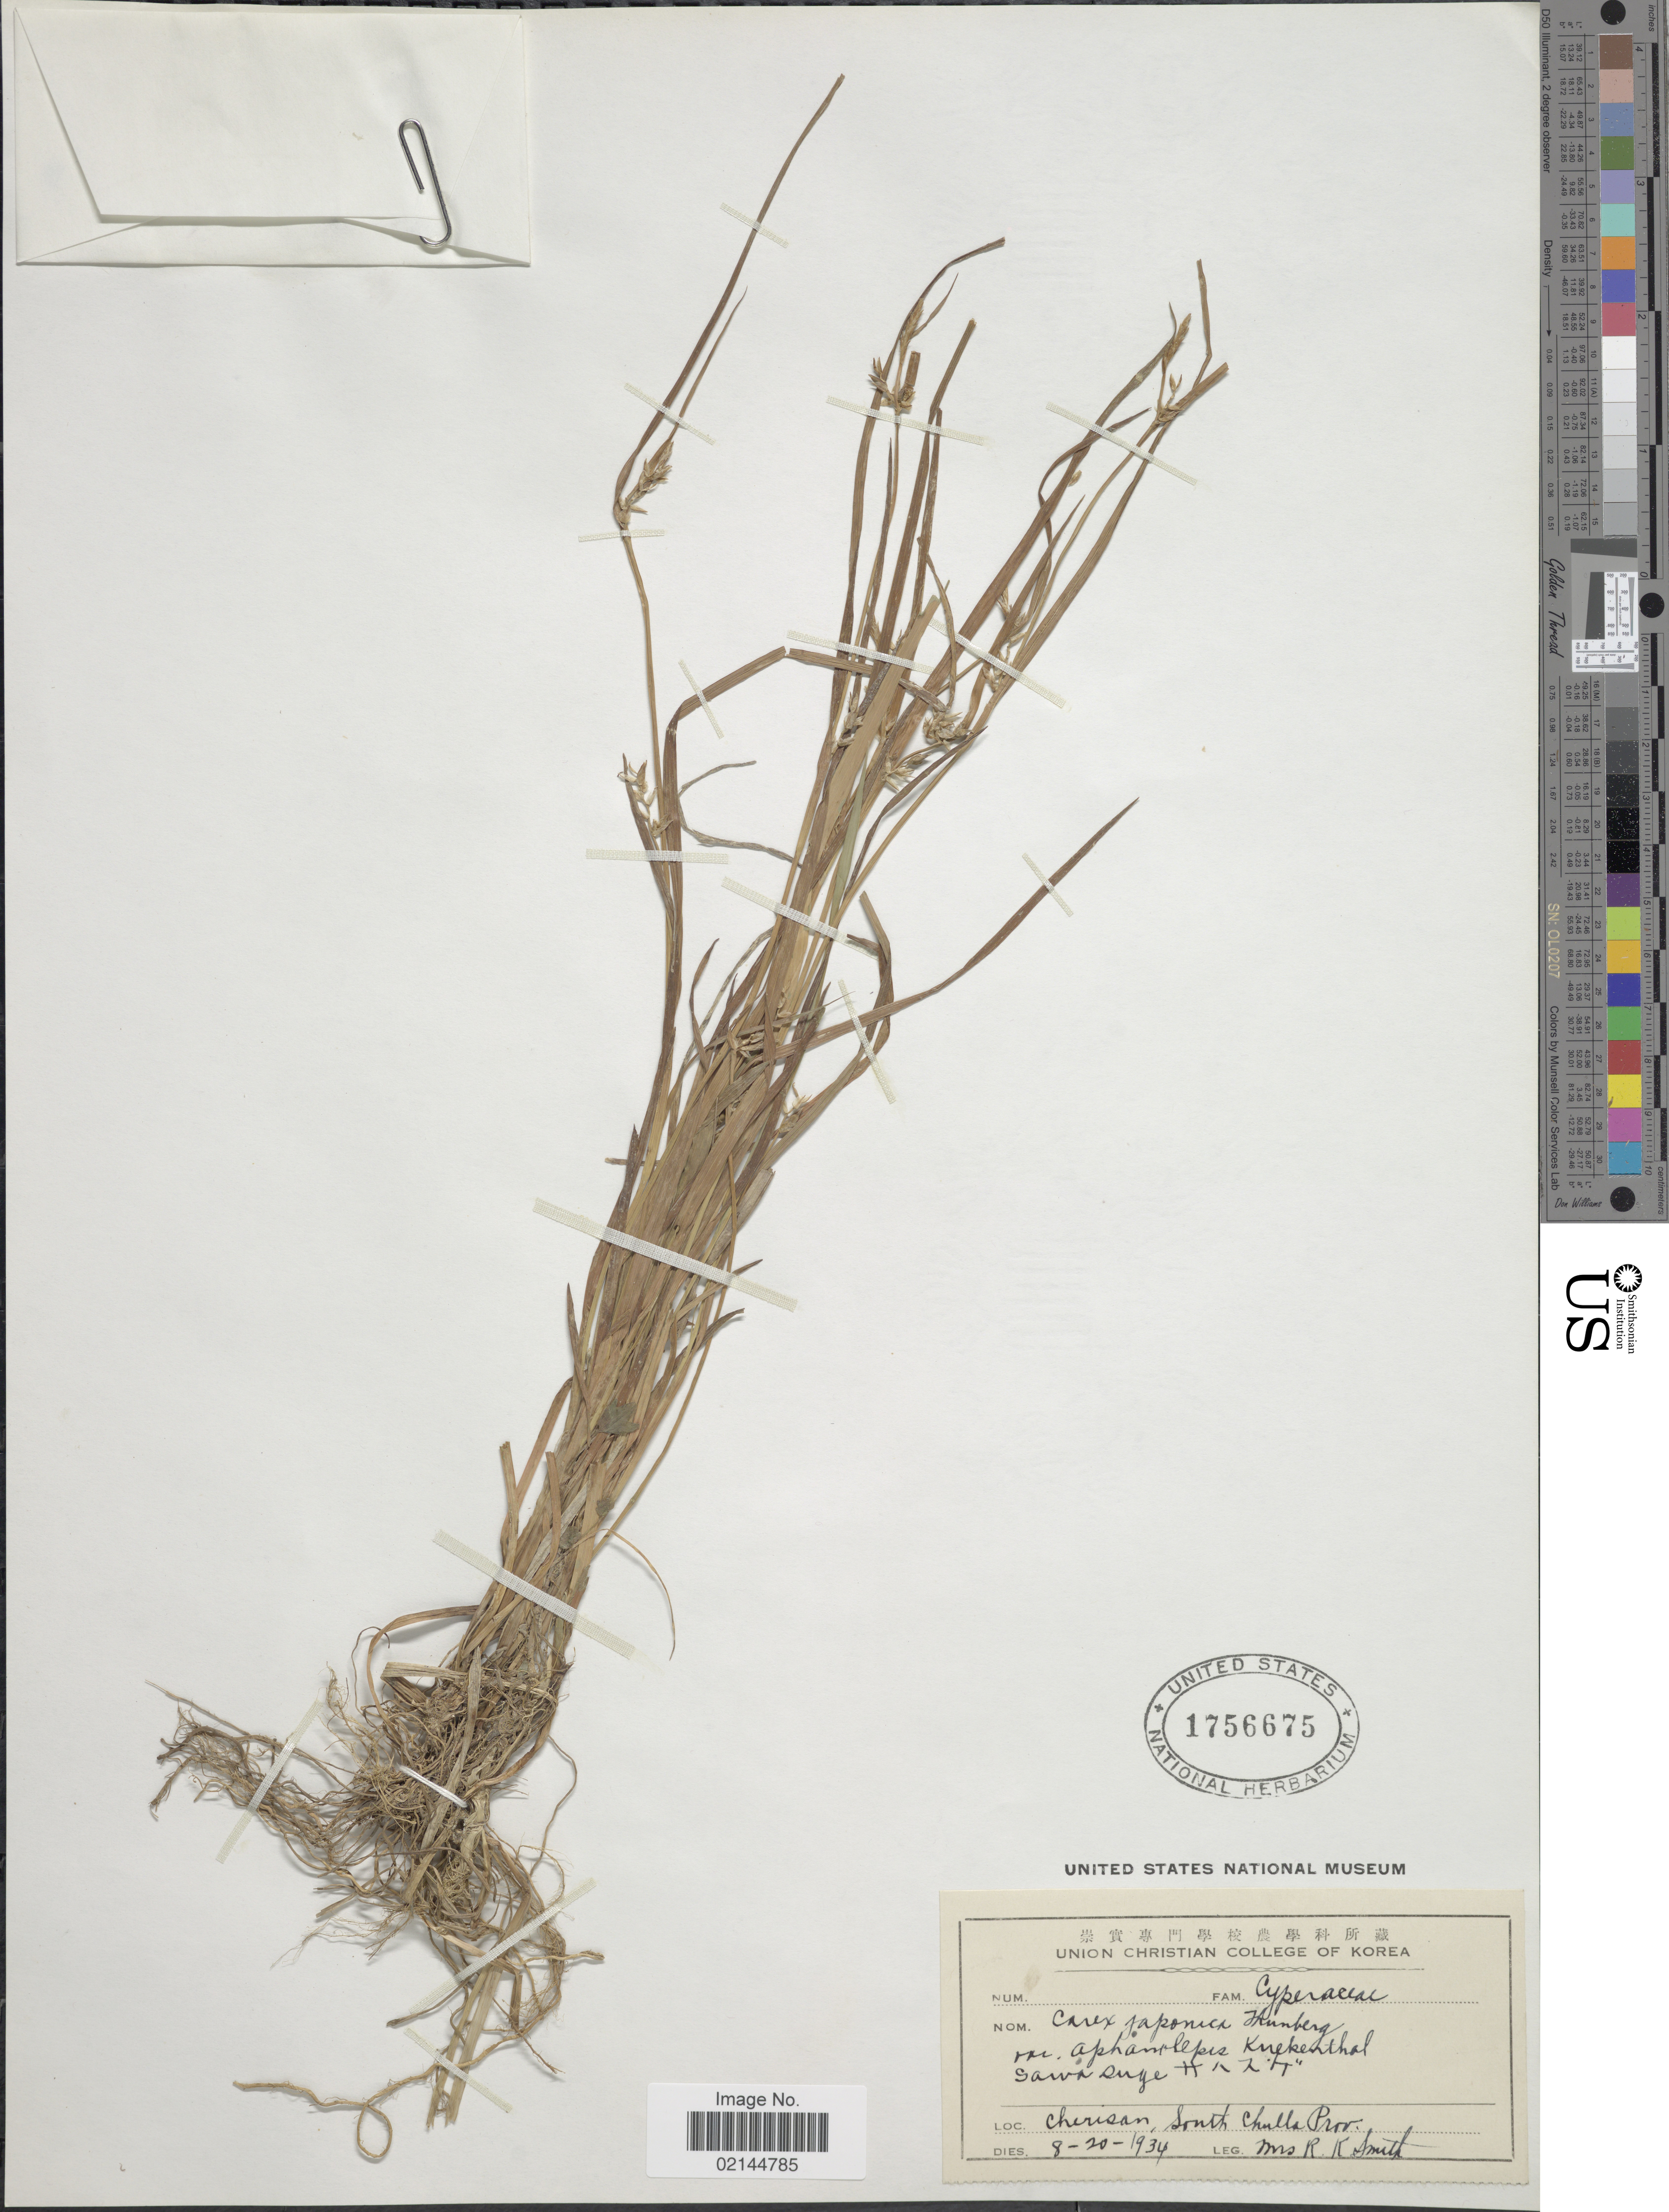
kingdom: Plantae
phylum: Tracheophyta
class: Liliopsida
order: Poales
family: Cyperaceae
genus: Carex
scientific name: Carex japonica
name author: Thunb.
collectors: R. Smith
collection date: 1934-08-20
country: South Korea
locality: Cherisan, South Chulla Prov.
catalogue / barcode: US 1756675